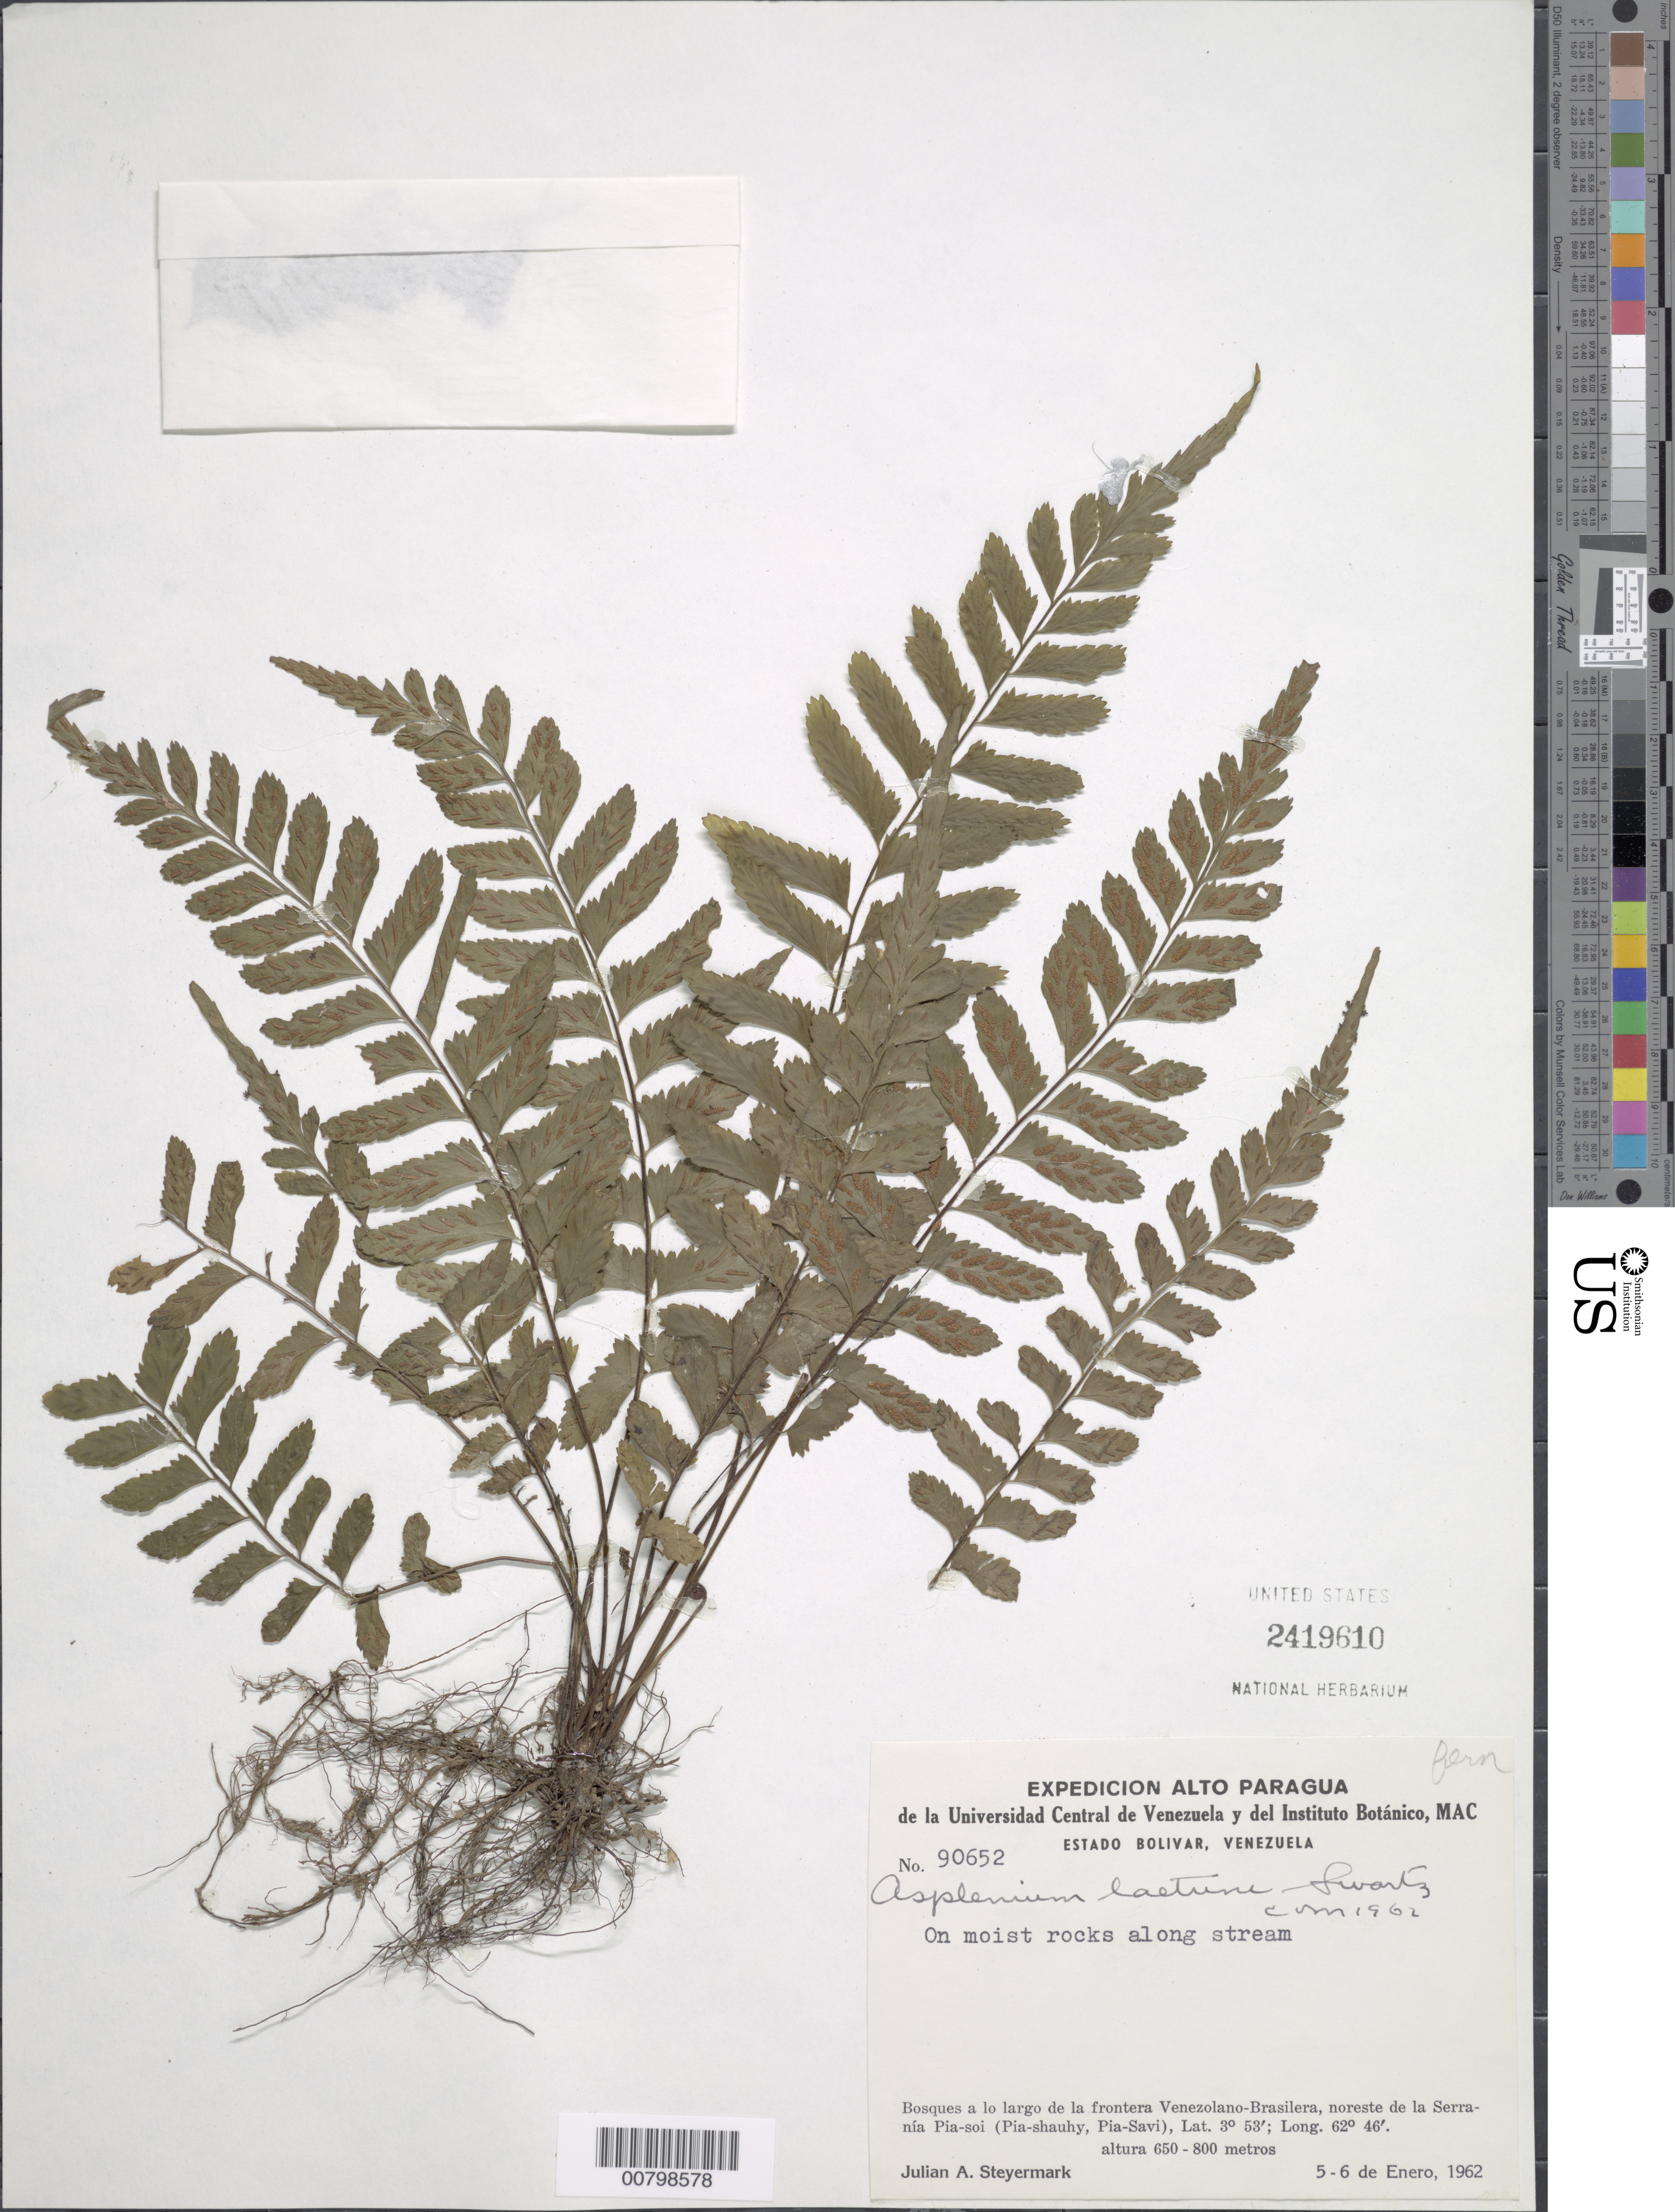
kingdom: Plantae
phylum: Tracheophyta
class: Polypodiopsida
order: Polypodiales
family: Aspleniaceae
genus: Asplenium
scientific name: Asplenium laetum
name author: Sw.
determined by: Morton, C. V.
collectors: J. Steyermark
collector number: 90652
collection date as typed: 5-Jan-62 to 6-Jan-62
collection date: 1962-01-05/1962-01-06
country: Venezuela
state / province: Bolívar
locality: Serranía Pia-soi, NE of; on Venezuela-Brazil border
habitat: Moist rocks along stream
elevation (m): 650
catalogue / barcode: US 2419610